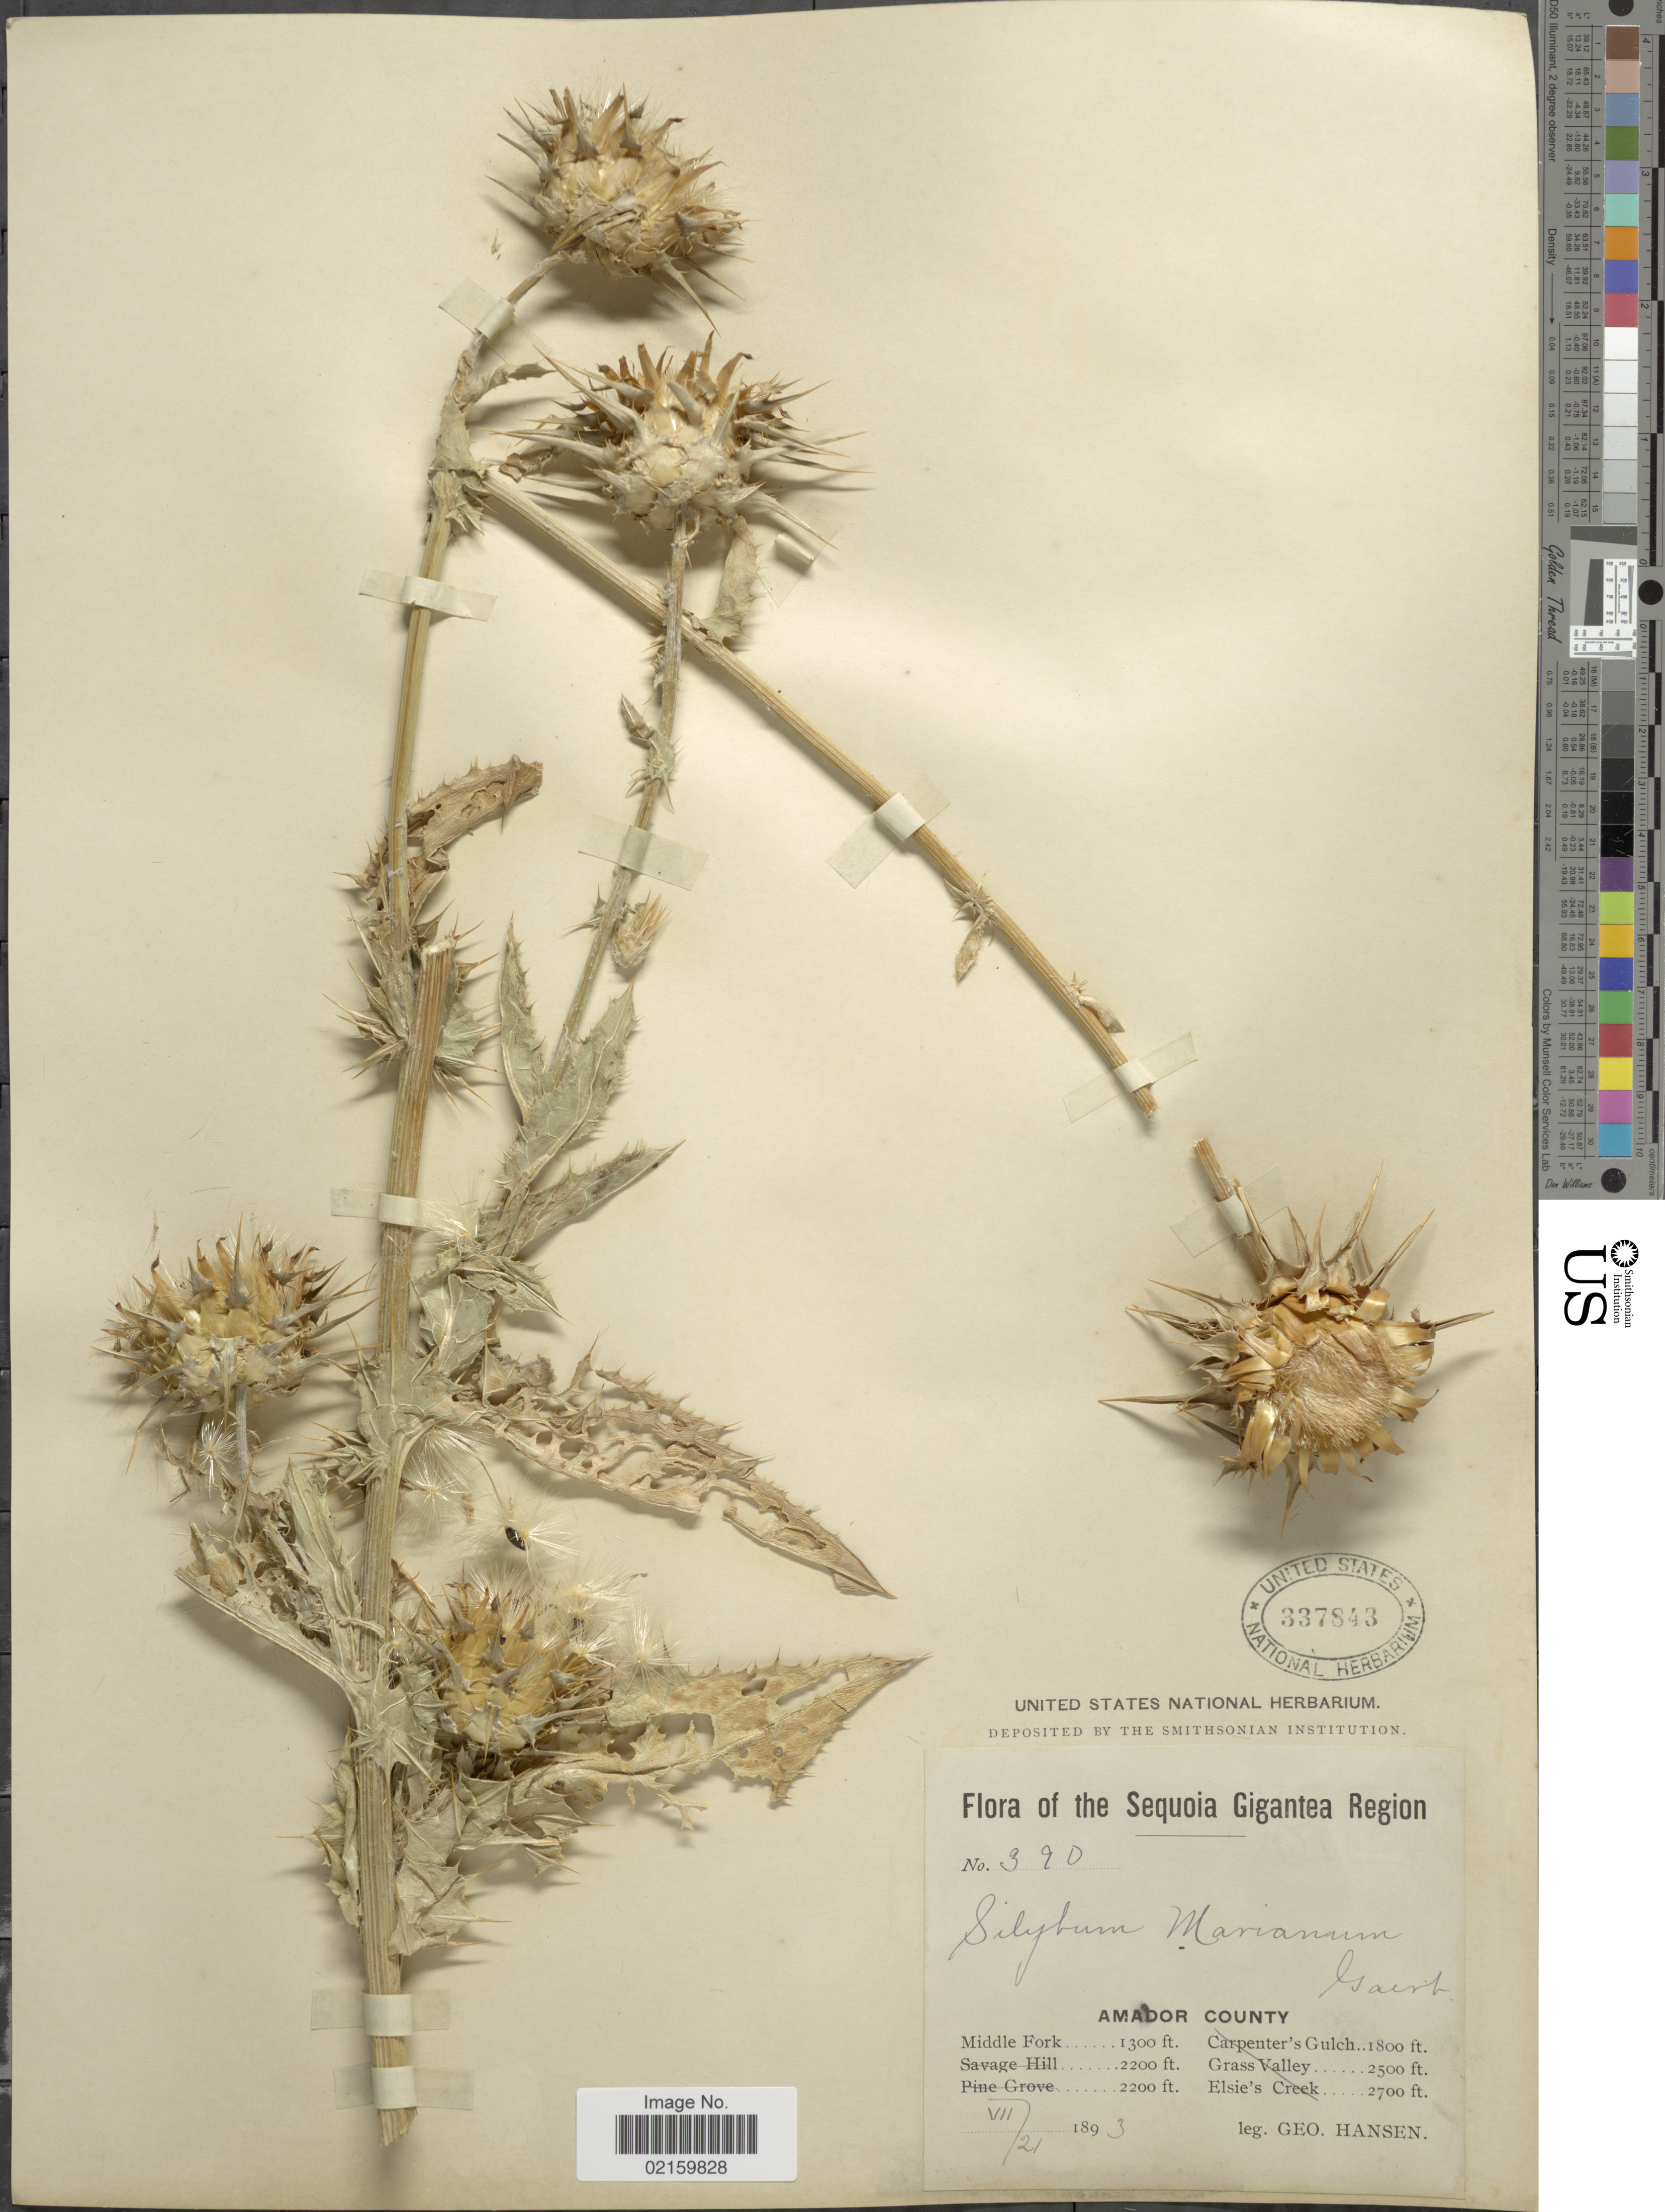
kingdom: Plantae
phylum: Tracheophyta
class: Magnoliopsida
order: Asterales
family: Asteraceae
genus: Silybum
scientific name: Silybum marianum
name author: (L.) Gaertn.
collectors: G. Hansen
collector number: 390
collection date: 1893-07-21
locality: Amador County, Middle Fork. Sequoia Gigantea Region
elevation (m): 396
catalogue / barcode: US 337843